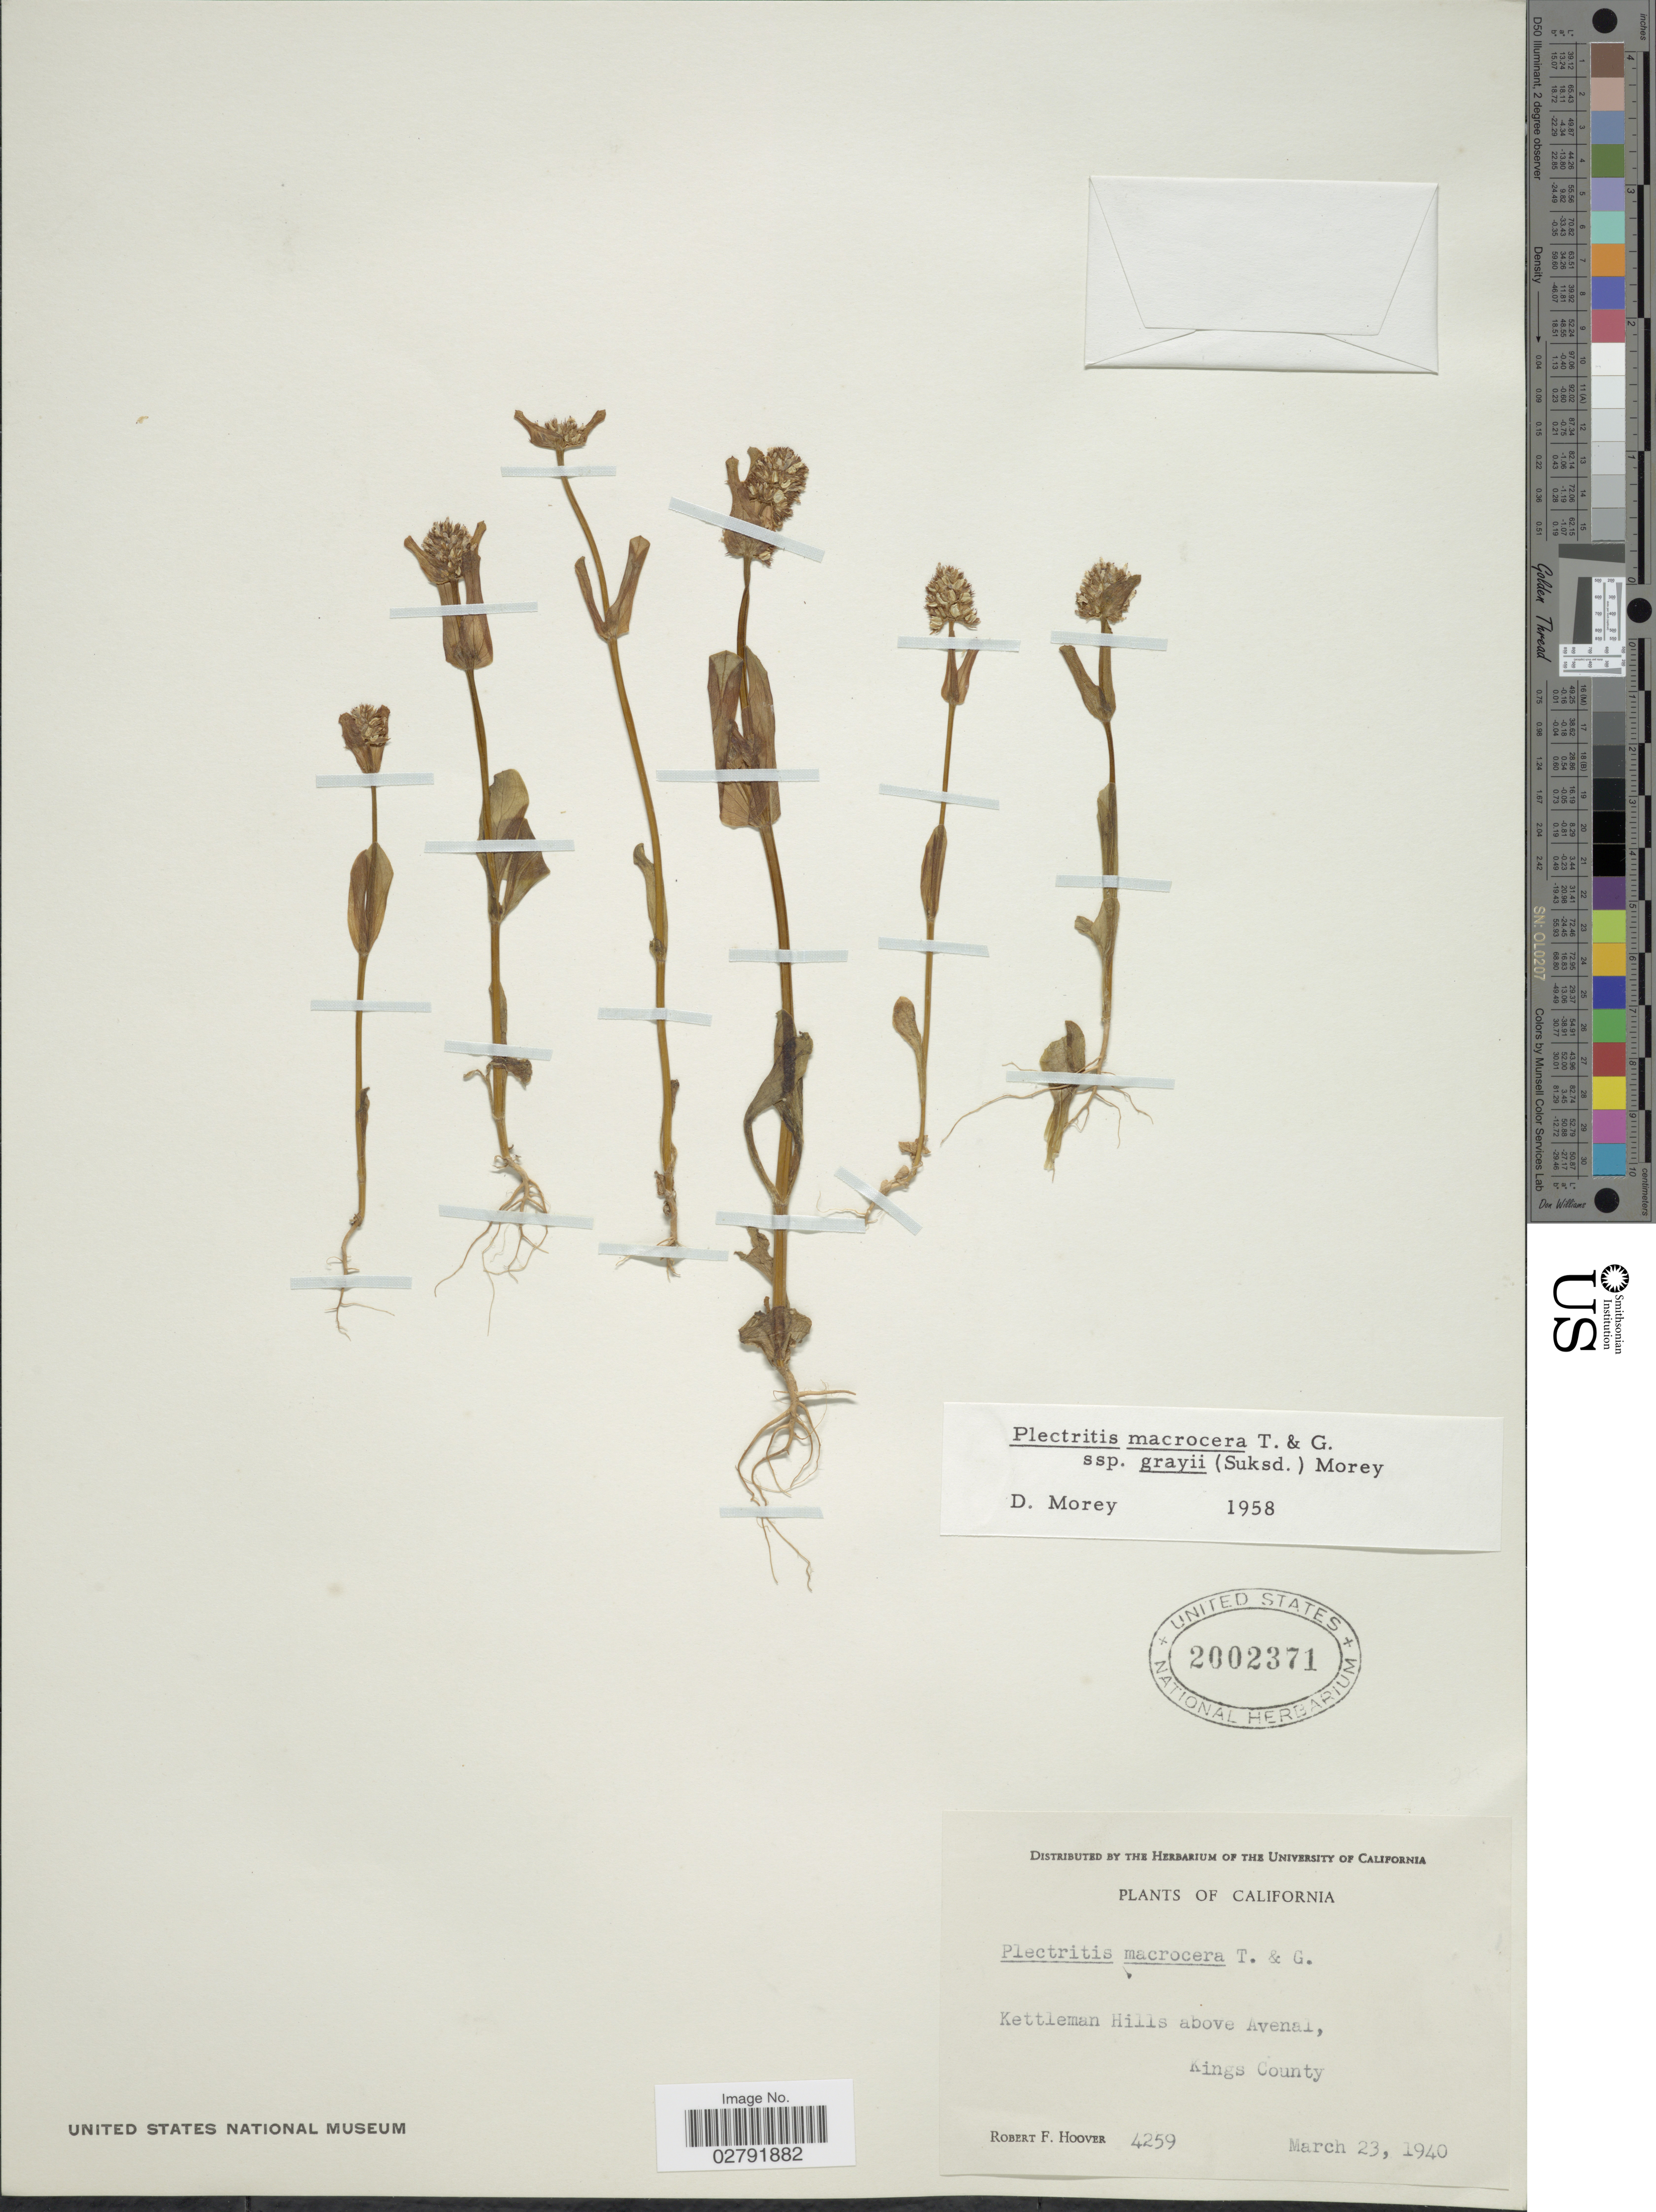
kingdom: Plantae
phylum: Tracheophyta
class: Magnoliopsida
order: Dipsacales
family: Caprifoliaceae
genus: Plectritis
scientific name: Plectritis macrocera subsp. grayi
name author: (Suksd.) Morey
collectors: R. F. Hoover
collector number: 4259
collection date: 1940-03-23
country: United States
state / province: California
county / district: Kings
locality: Kettleman Hills above Avenal, Kings County.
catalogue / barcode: US 2002371